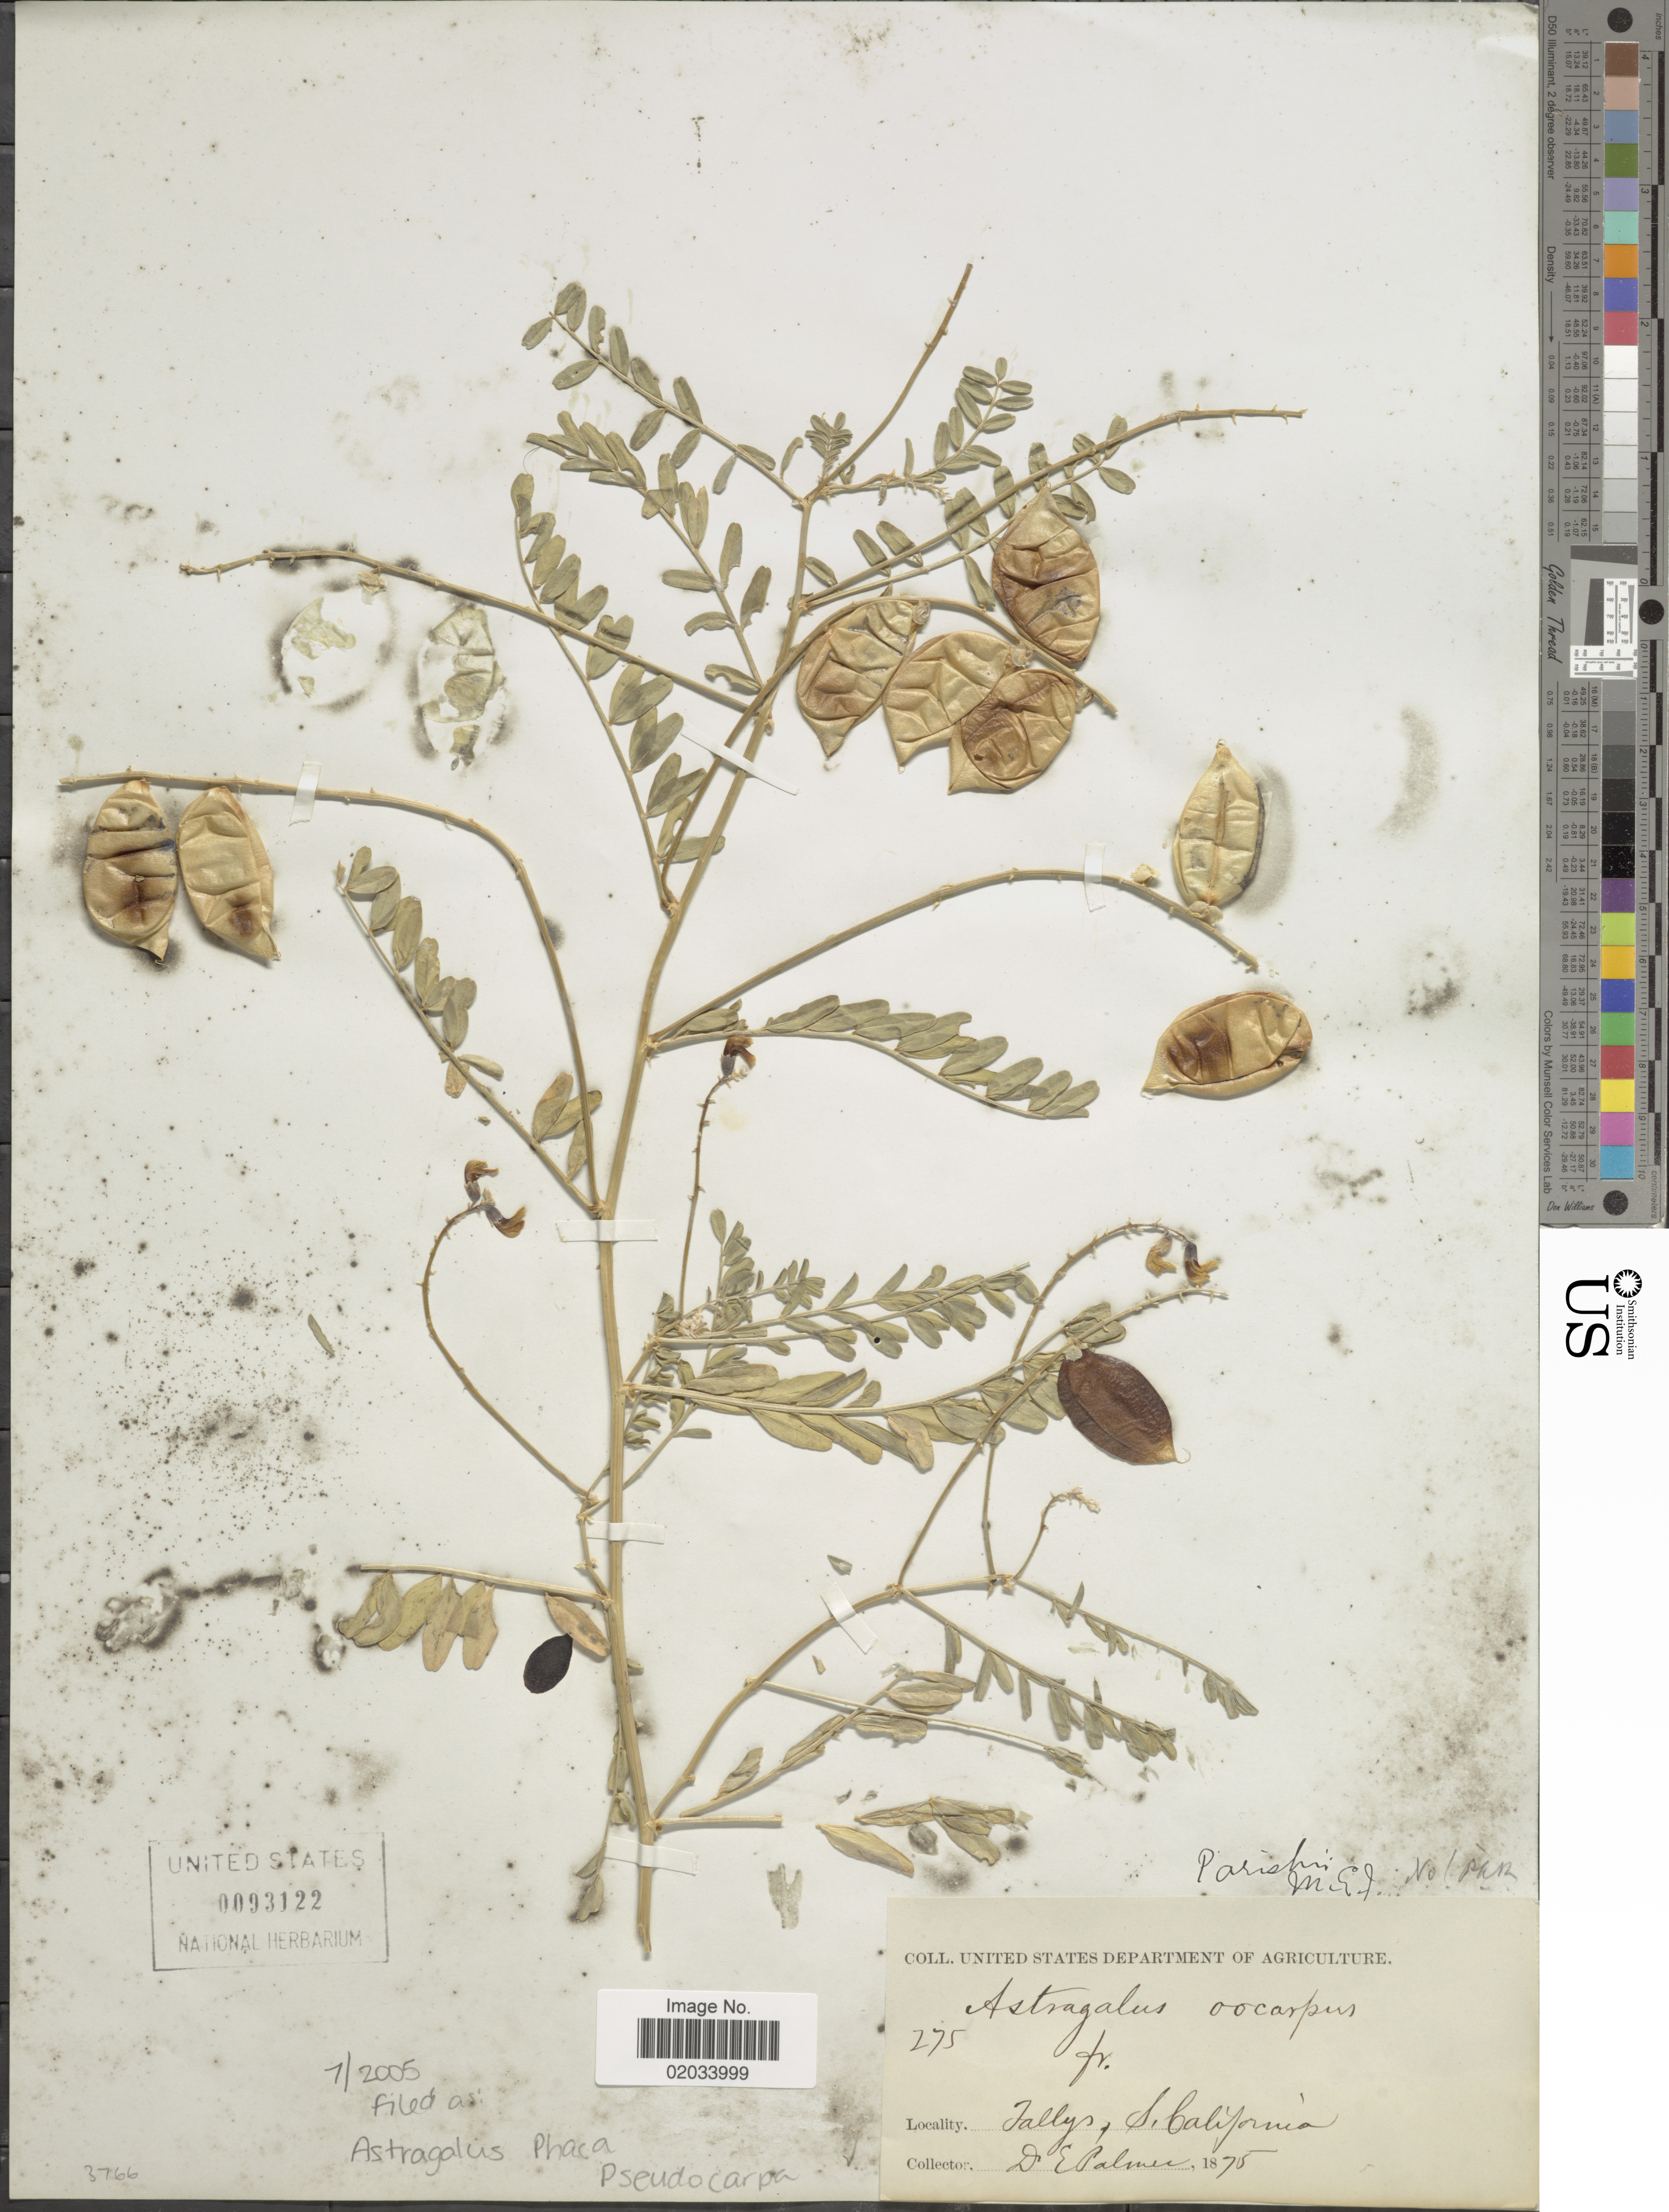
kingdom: Plantae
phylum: Tracheophyta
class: Magnoliopsida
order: Fabales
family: Fabaceae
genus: Phaca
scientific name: Phaca pseudoocarpa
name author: Rydb.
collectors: E. Palmer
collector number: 275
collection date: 1875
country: United States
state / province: California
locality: Fallys. S. California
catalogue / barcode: US 93122